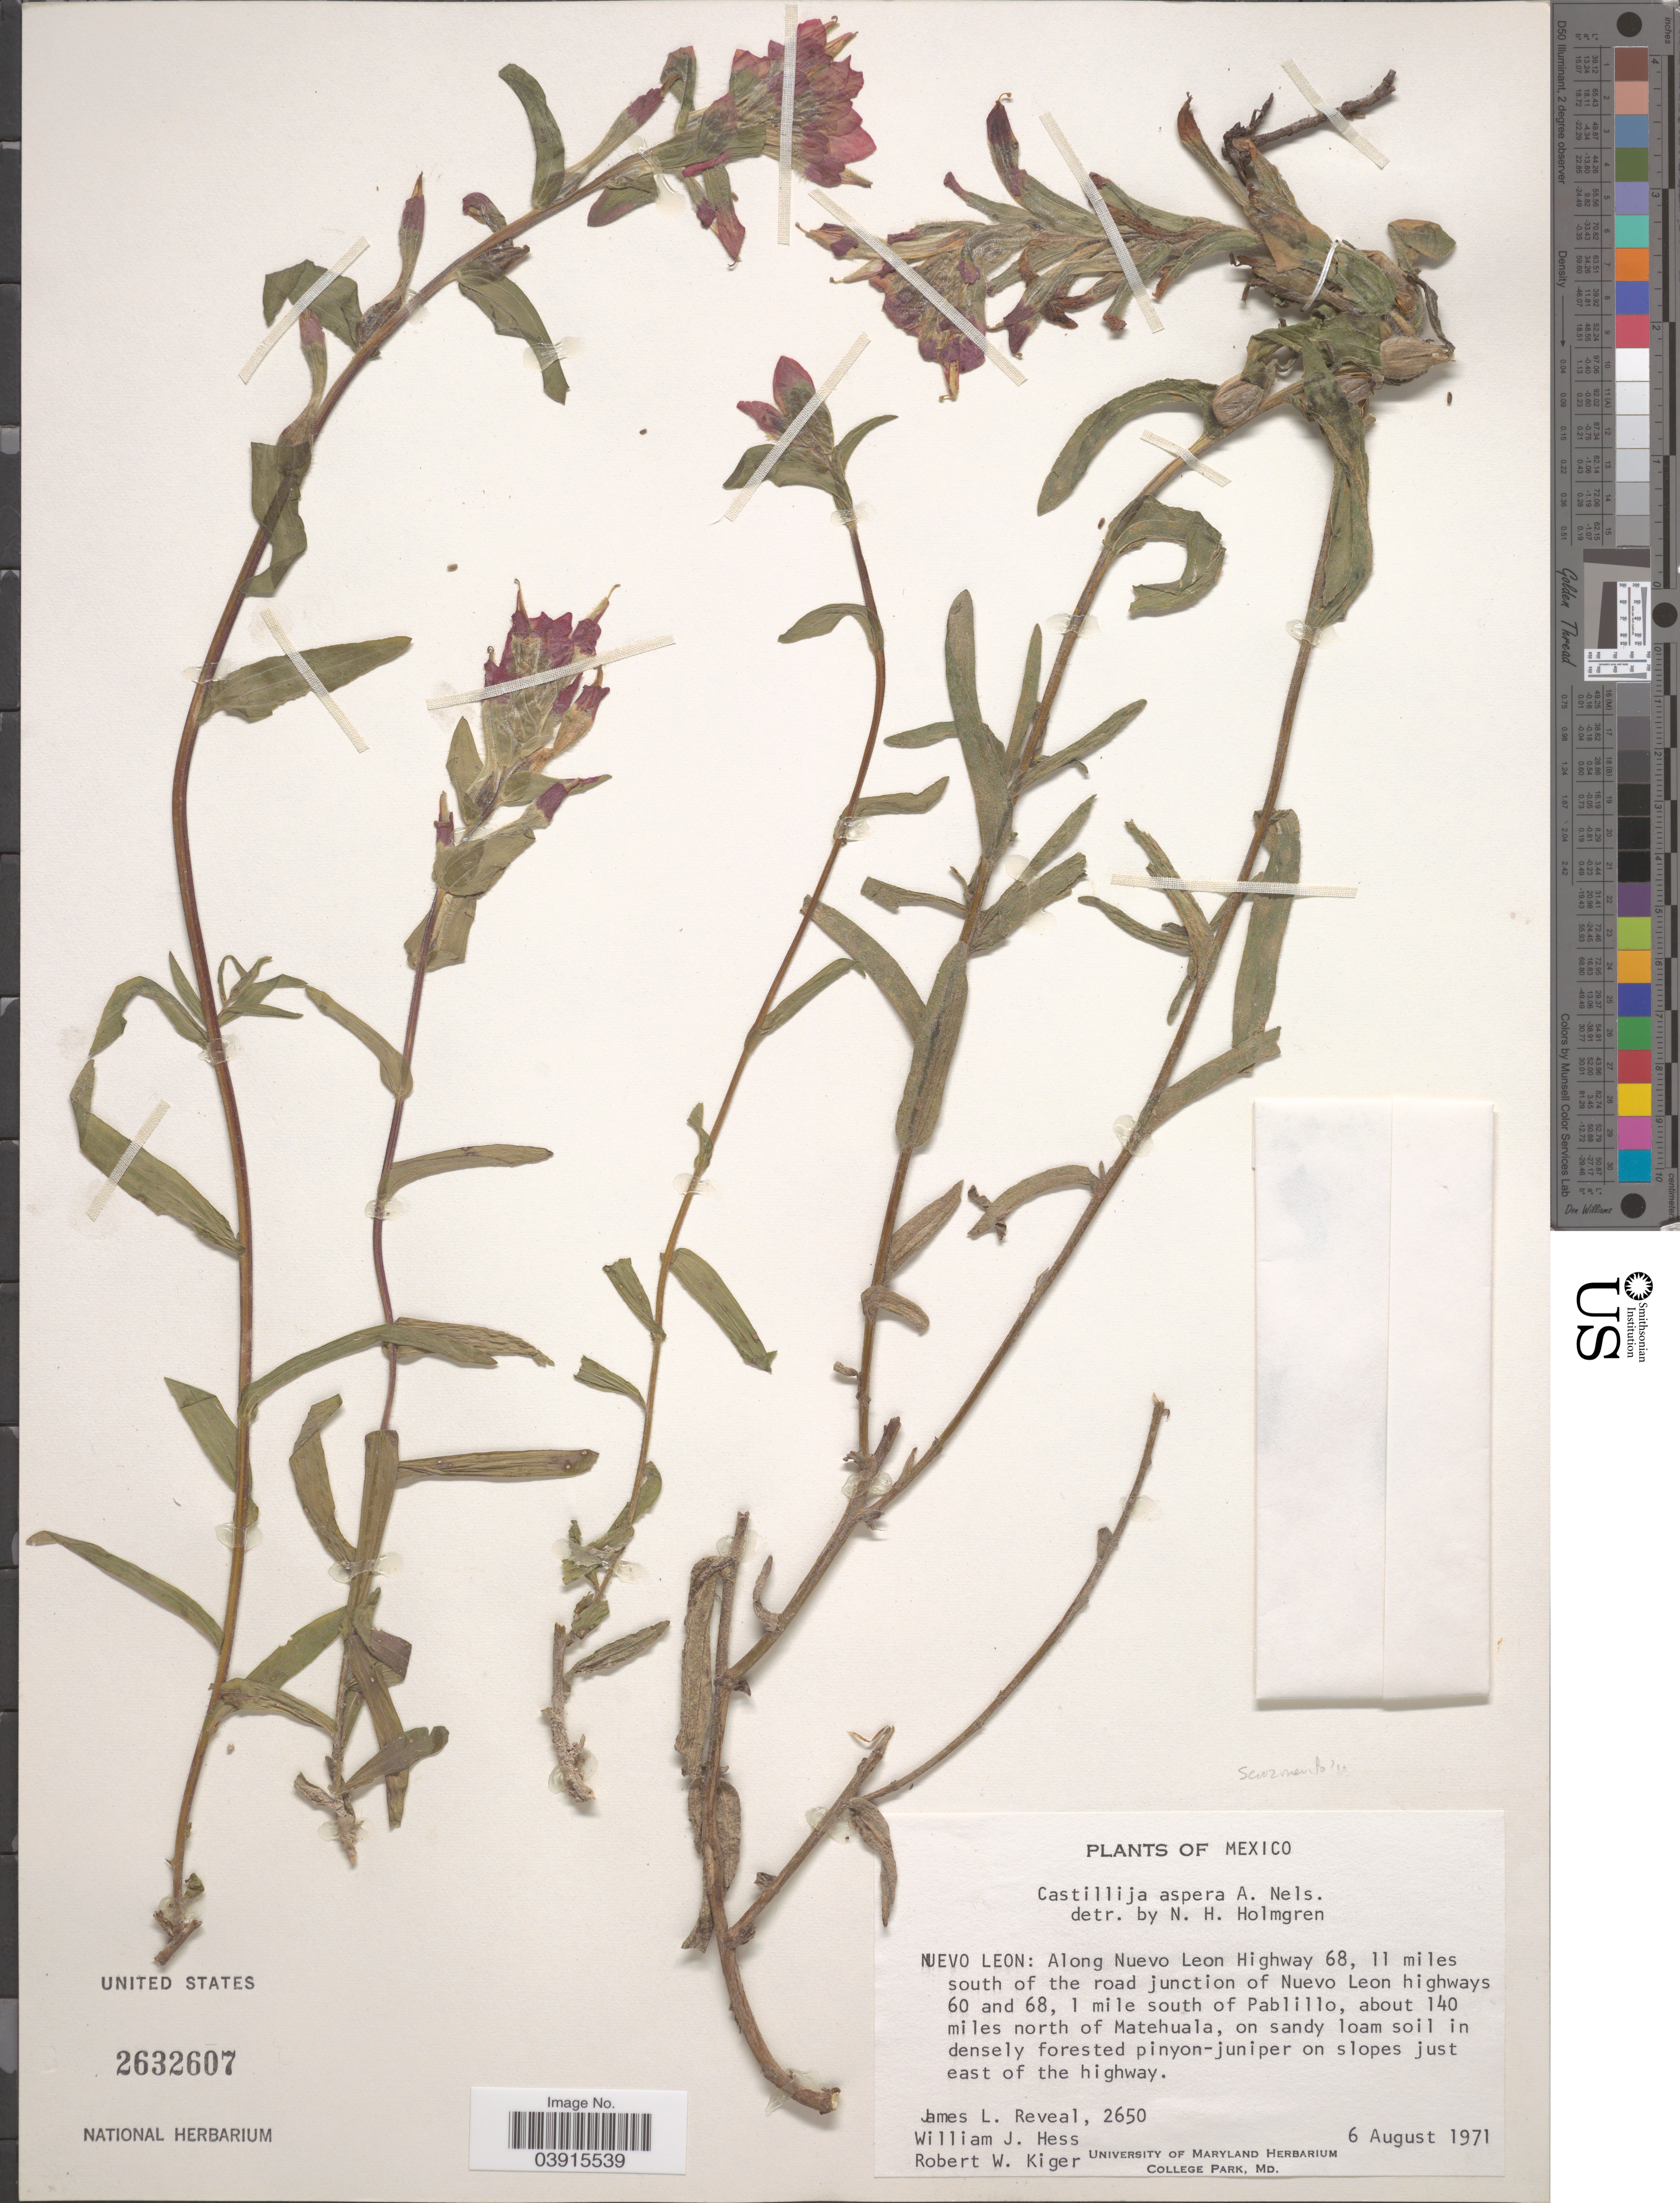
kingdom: Plantae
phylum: Tracheophyta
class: Magnoliopsida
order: Lamiales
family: Orobanchaceae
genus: Castilleja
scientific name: Castilleja scorzonerifolia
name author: Kunth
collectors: J. L. Reveal, W. Hess & R. Kiger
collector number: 2650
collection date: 1971-08-06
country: Mexico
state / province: Nuevo León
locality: Along Nuevo Leon Highway 68, 11 miles south of the road junction of Nuevo Leon highway 60 and 68, 1 mile south of Pablillo, about 140 miles north of Matehuala.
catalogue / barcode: US 2632607